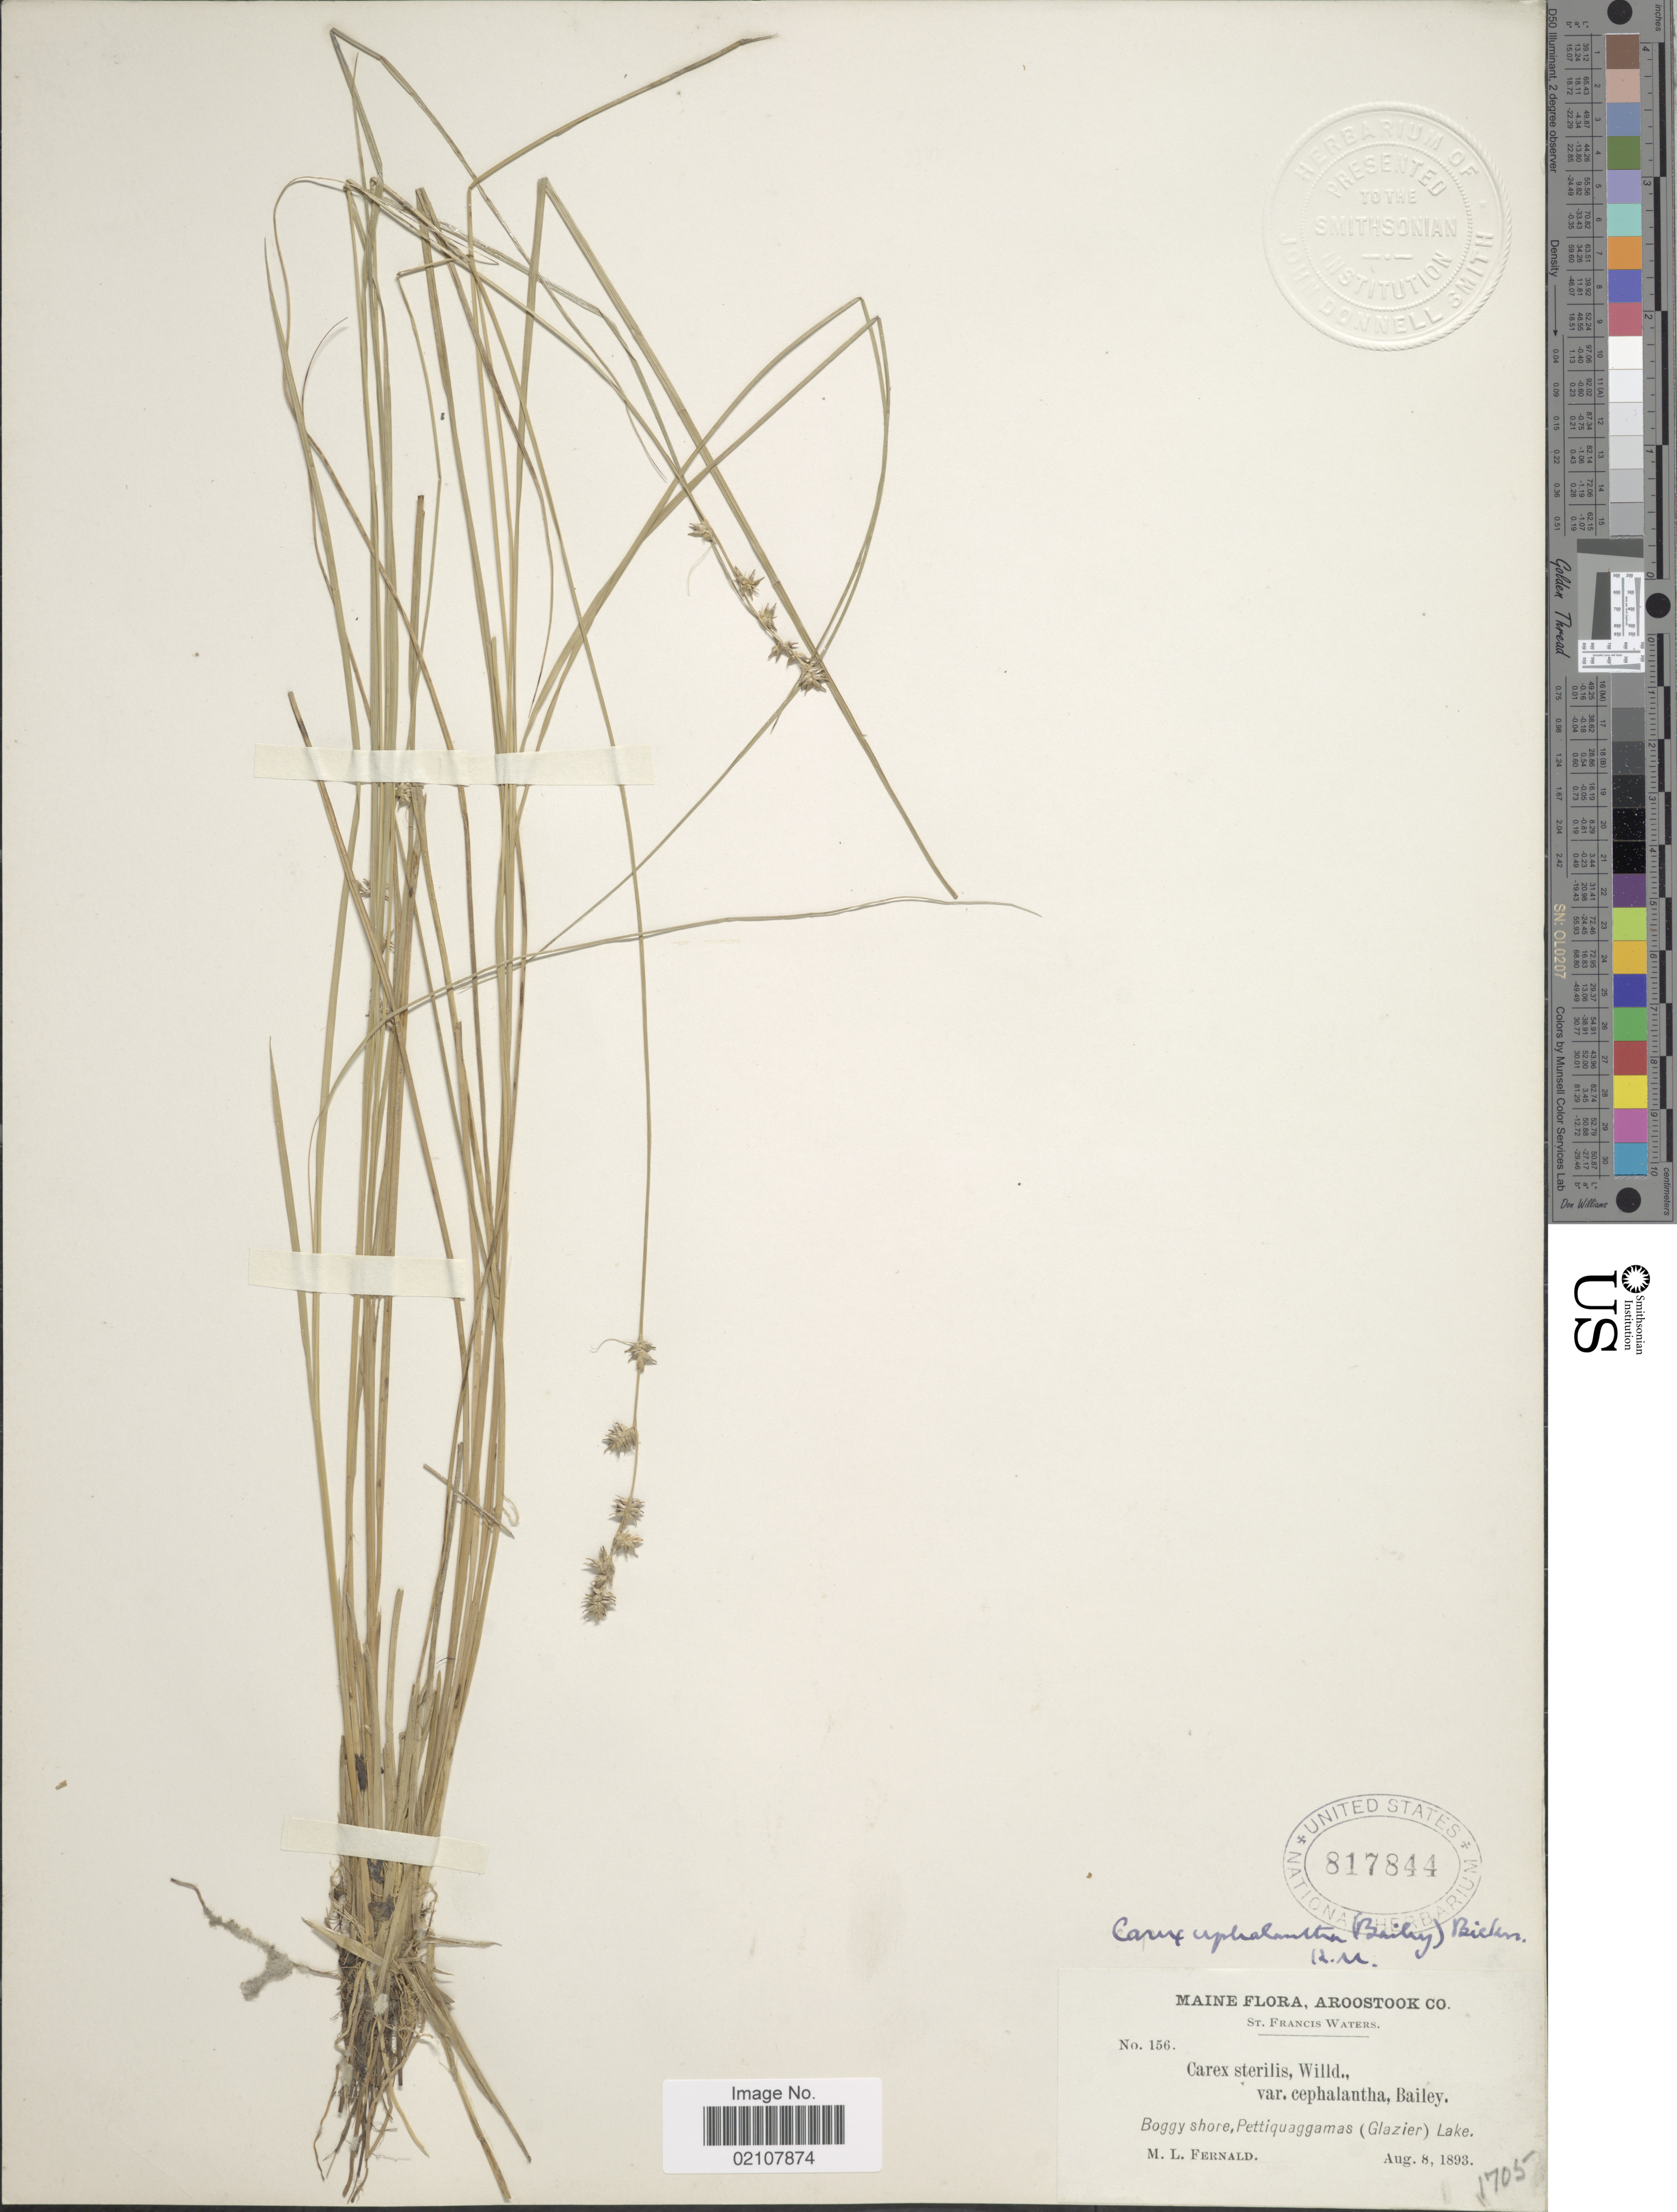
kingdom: Plantae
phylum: Tracheophyta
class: Liliopsida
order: Poales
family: Cyperaceae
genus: Carex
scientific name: Carex echinata subsp. echinata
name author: Murray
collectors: M. L. Fernald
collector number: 156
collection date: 1893-08-08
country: United States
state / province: Maine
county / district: Aroostook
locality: Aroostook Co, Boggy shore, Pettiquaggamas (Glazier) Lake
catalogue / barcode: US 817844